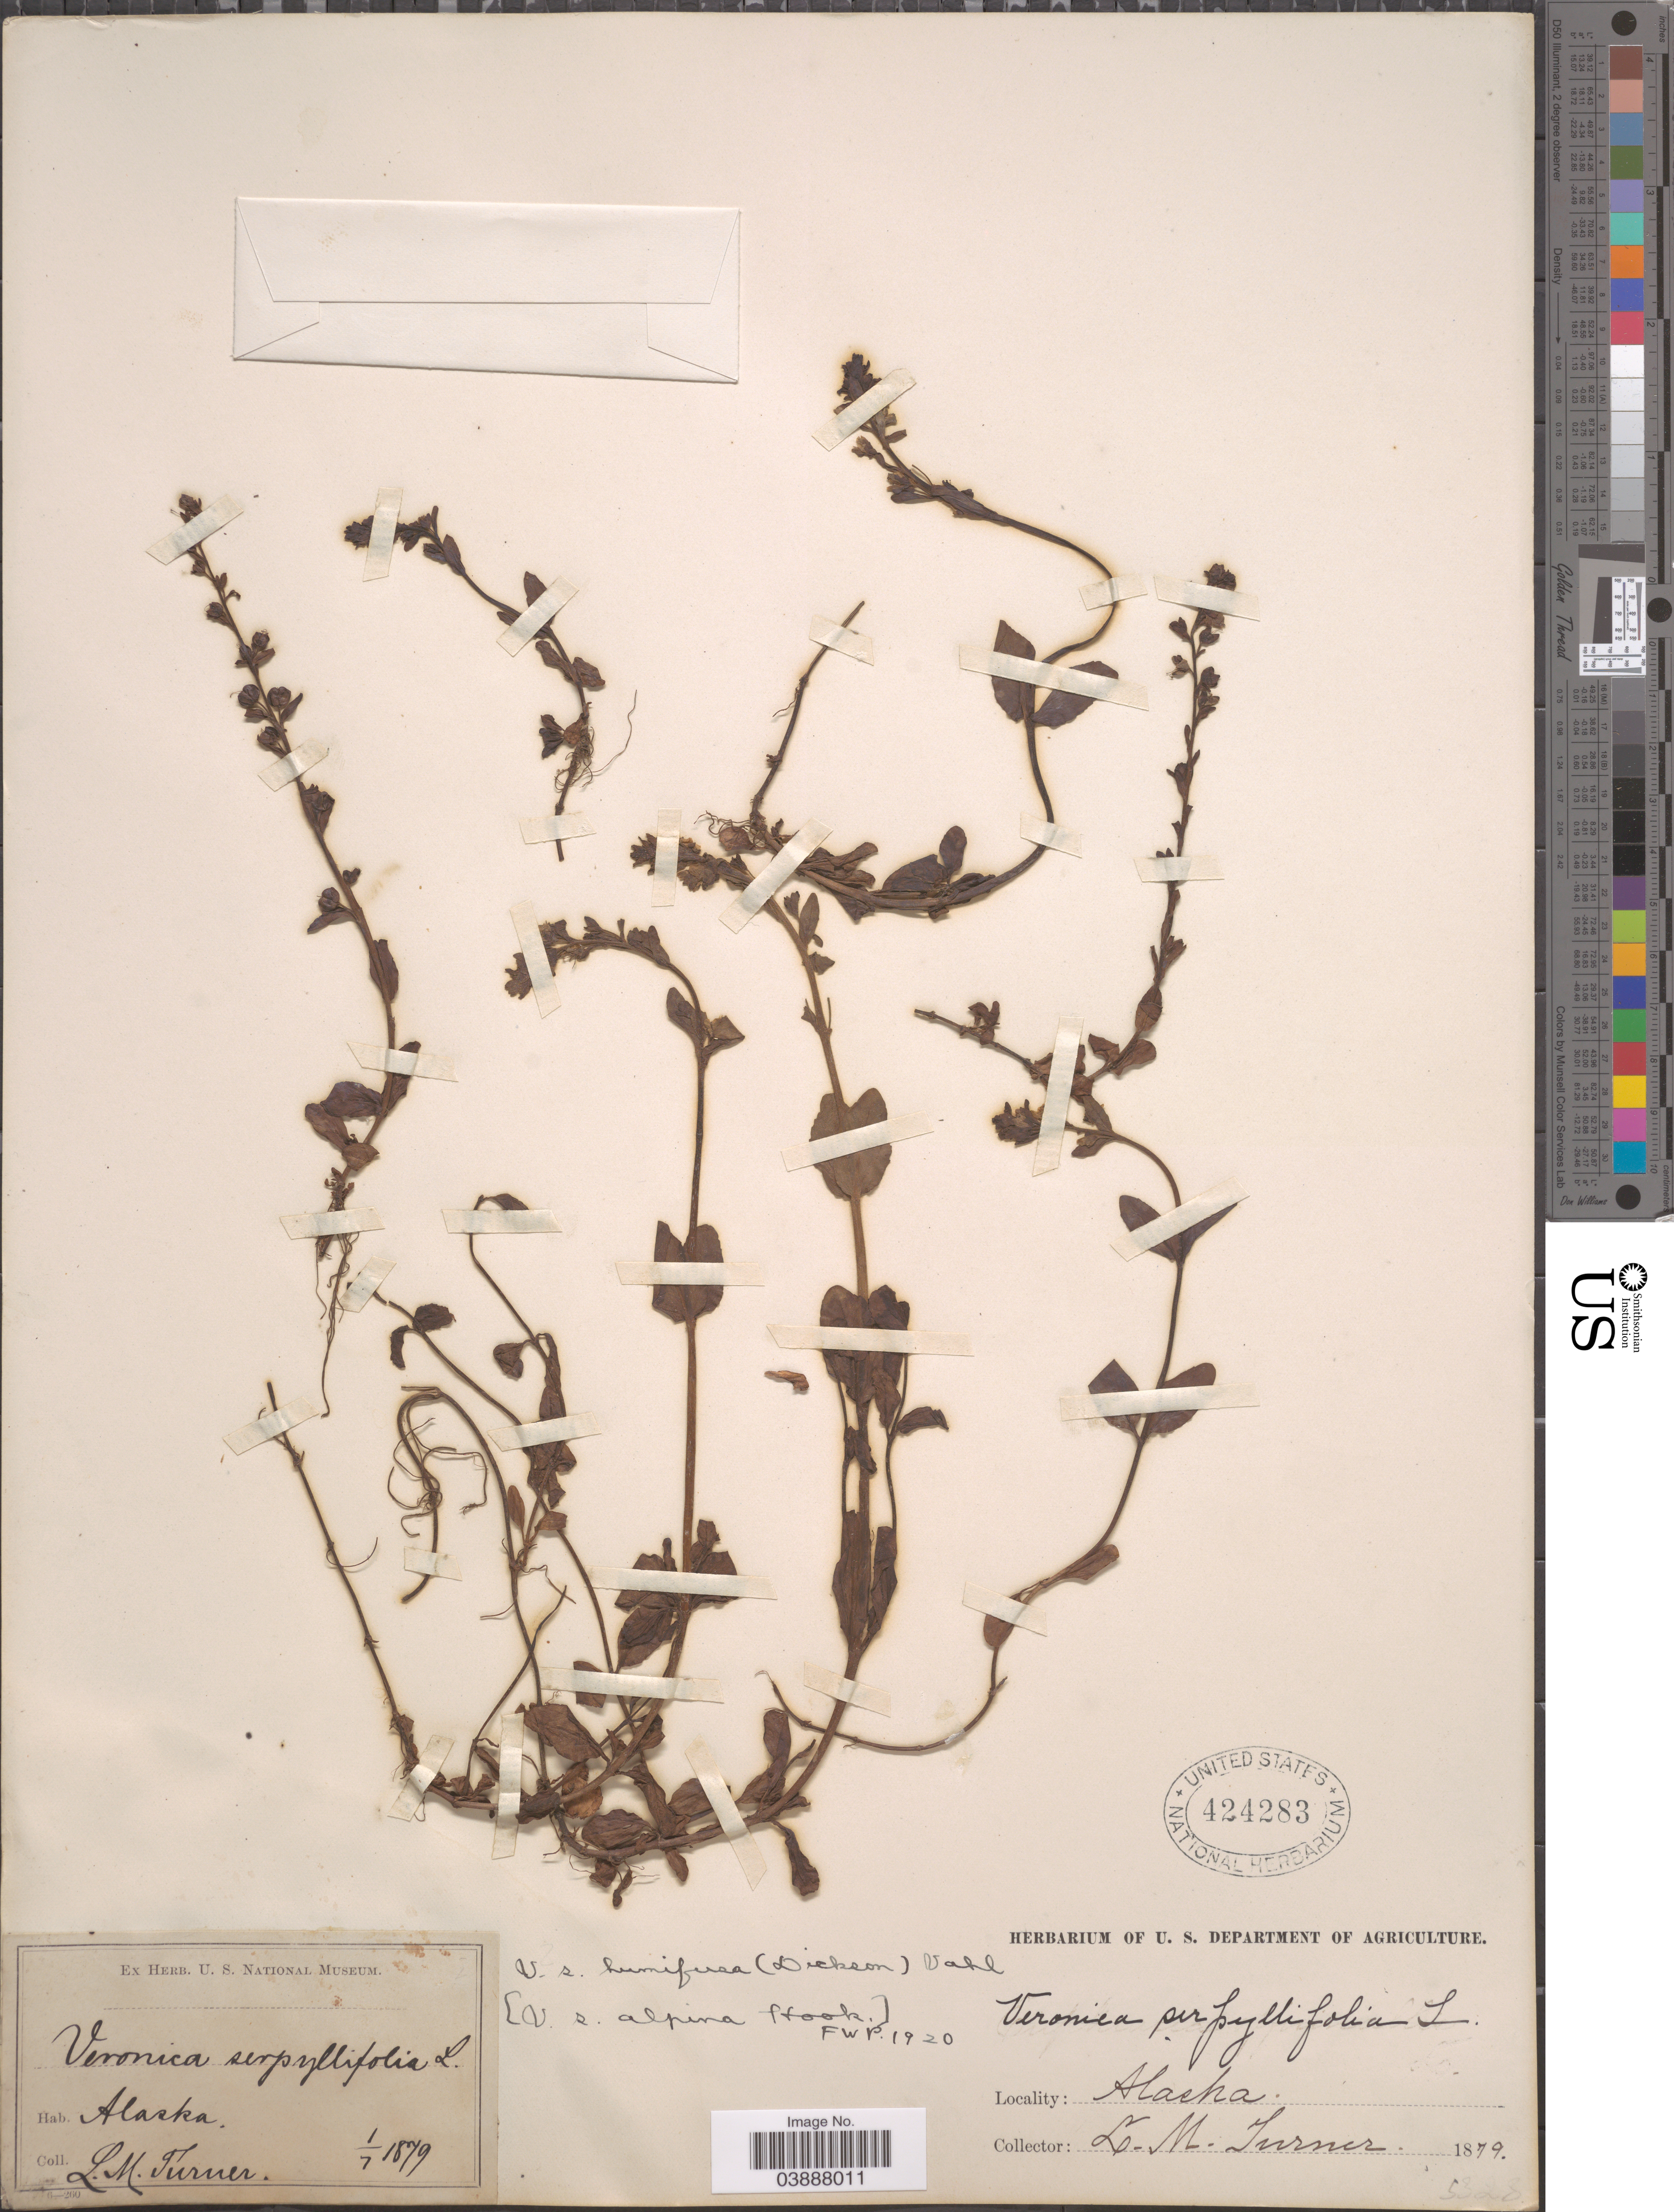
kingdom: Plantae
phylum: Tracheophyta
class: Magnoliopsida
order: Lamiales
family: Plantaginaceae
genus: Veronica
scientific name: Veronica serpyllifolia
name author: L.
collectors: L. M. Turner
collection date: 1879-07-01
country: United States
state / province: Alaska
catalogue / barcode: US 424283